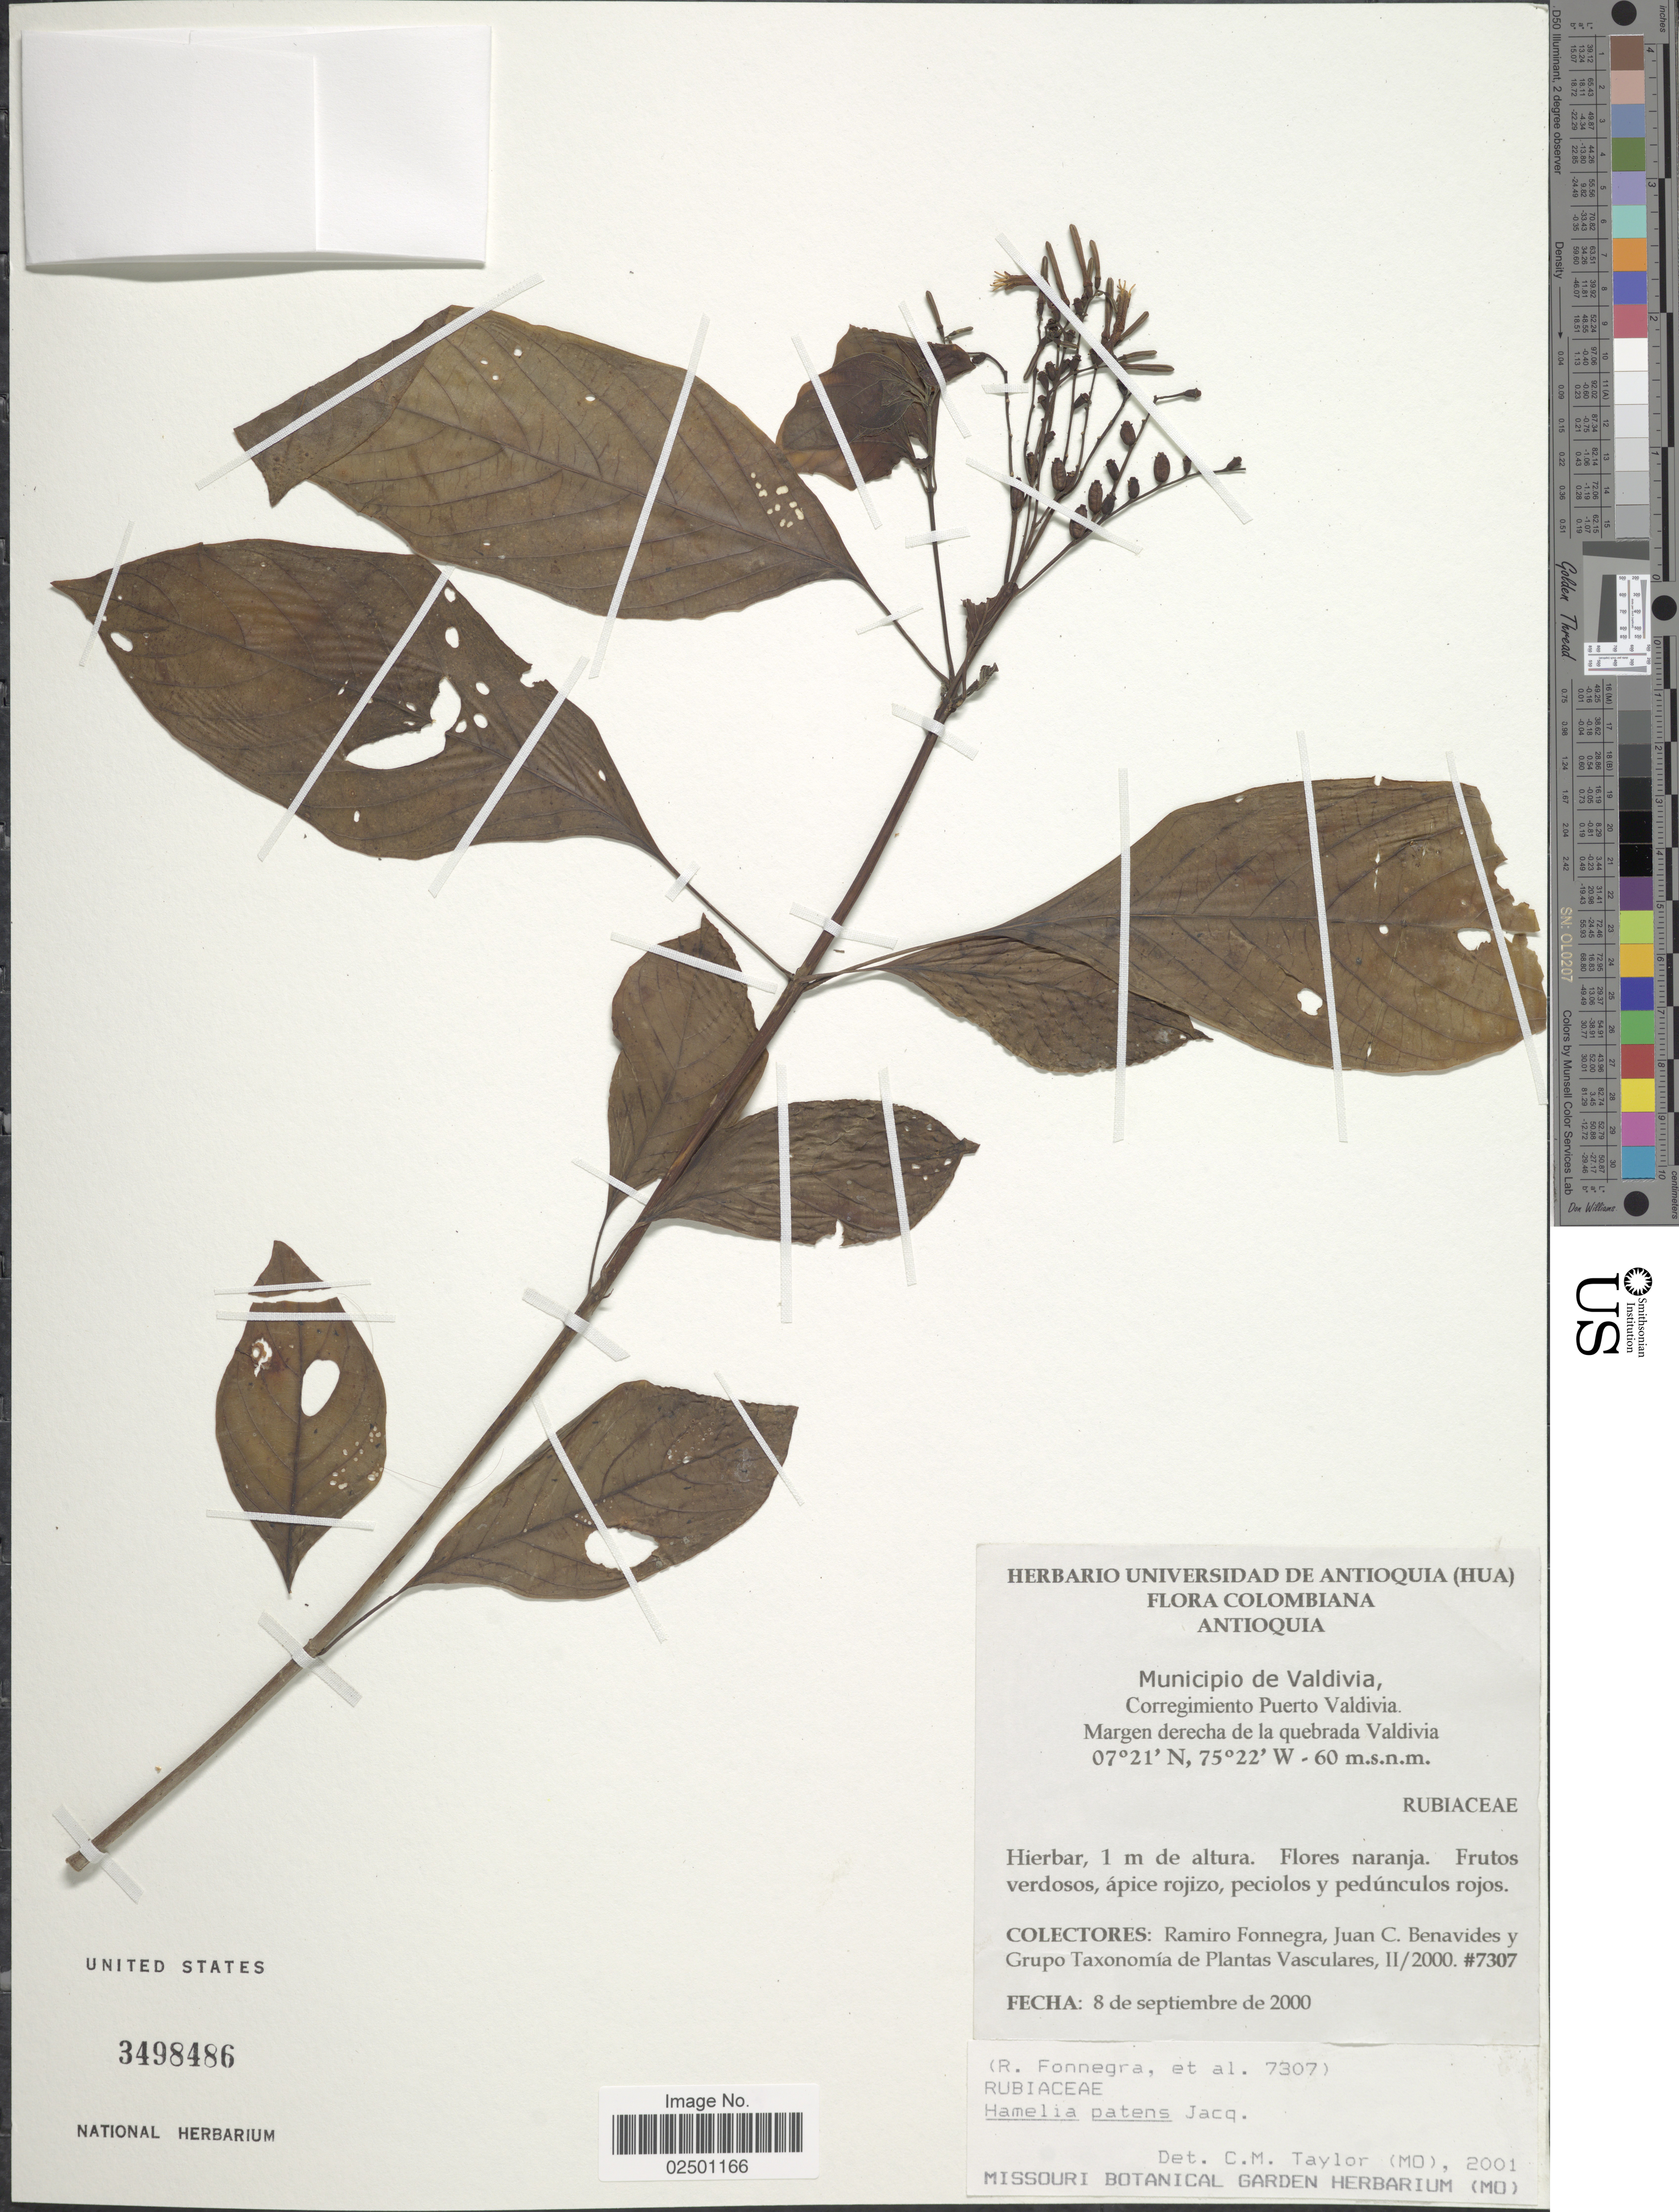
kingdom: Plantae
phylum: Tracheophyta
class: Magnoliopsida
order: Gentianales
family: Rubiaceae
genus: Hamelia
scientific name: Hamelia patens var. patens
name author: Jacq.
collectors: R. Fonnegra, J. Benavides & Grupo Taxonomía de Plantas Vasculares II/2000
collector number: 7307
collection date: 2000-09-08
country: Colombia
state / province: Antioquia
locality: Municipio de Valdiva, Corregimiento Puerto Valdiva. Margen derecha de la quebrada Valdiva.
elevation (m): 60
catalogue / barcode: US 3498486